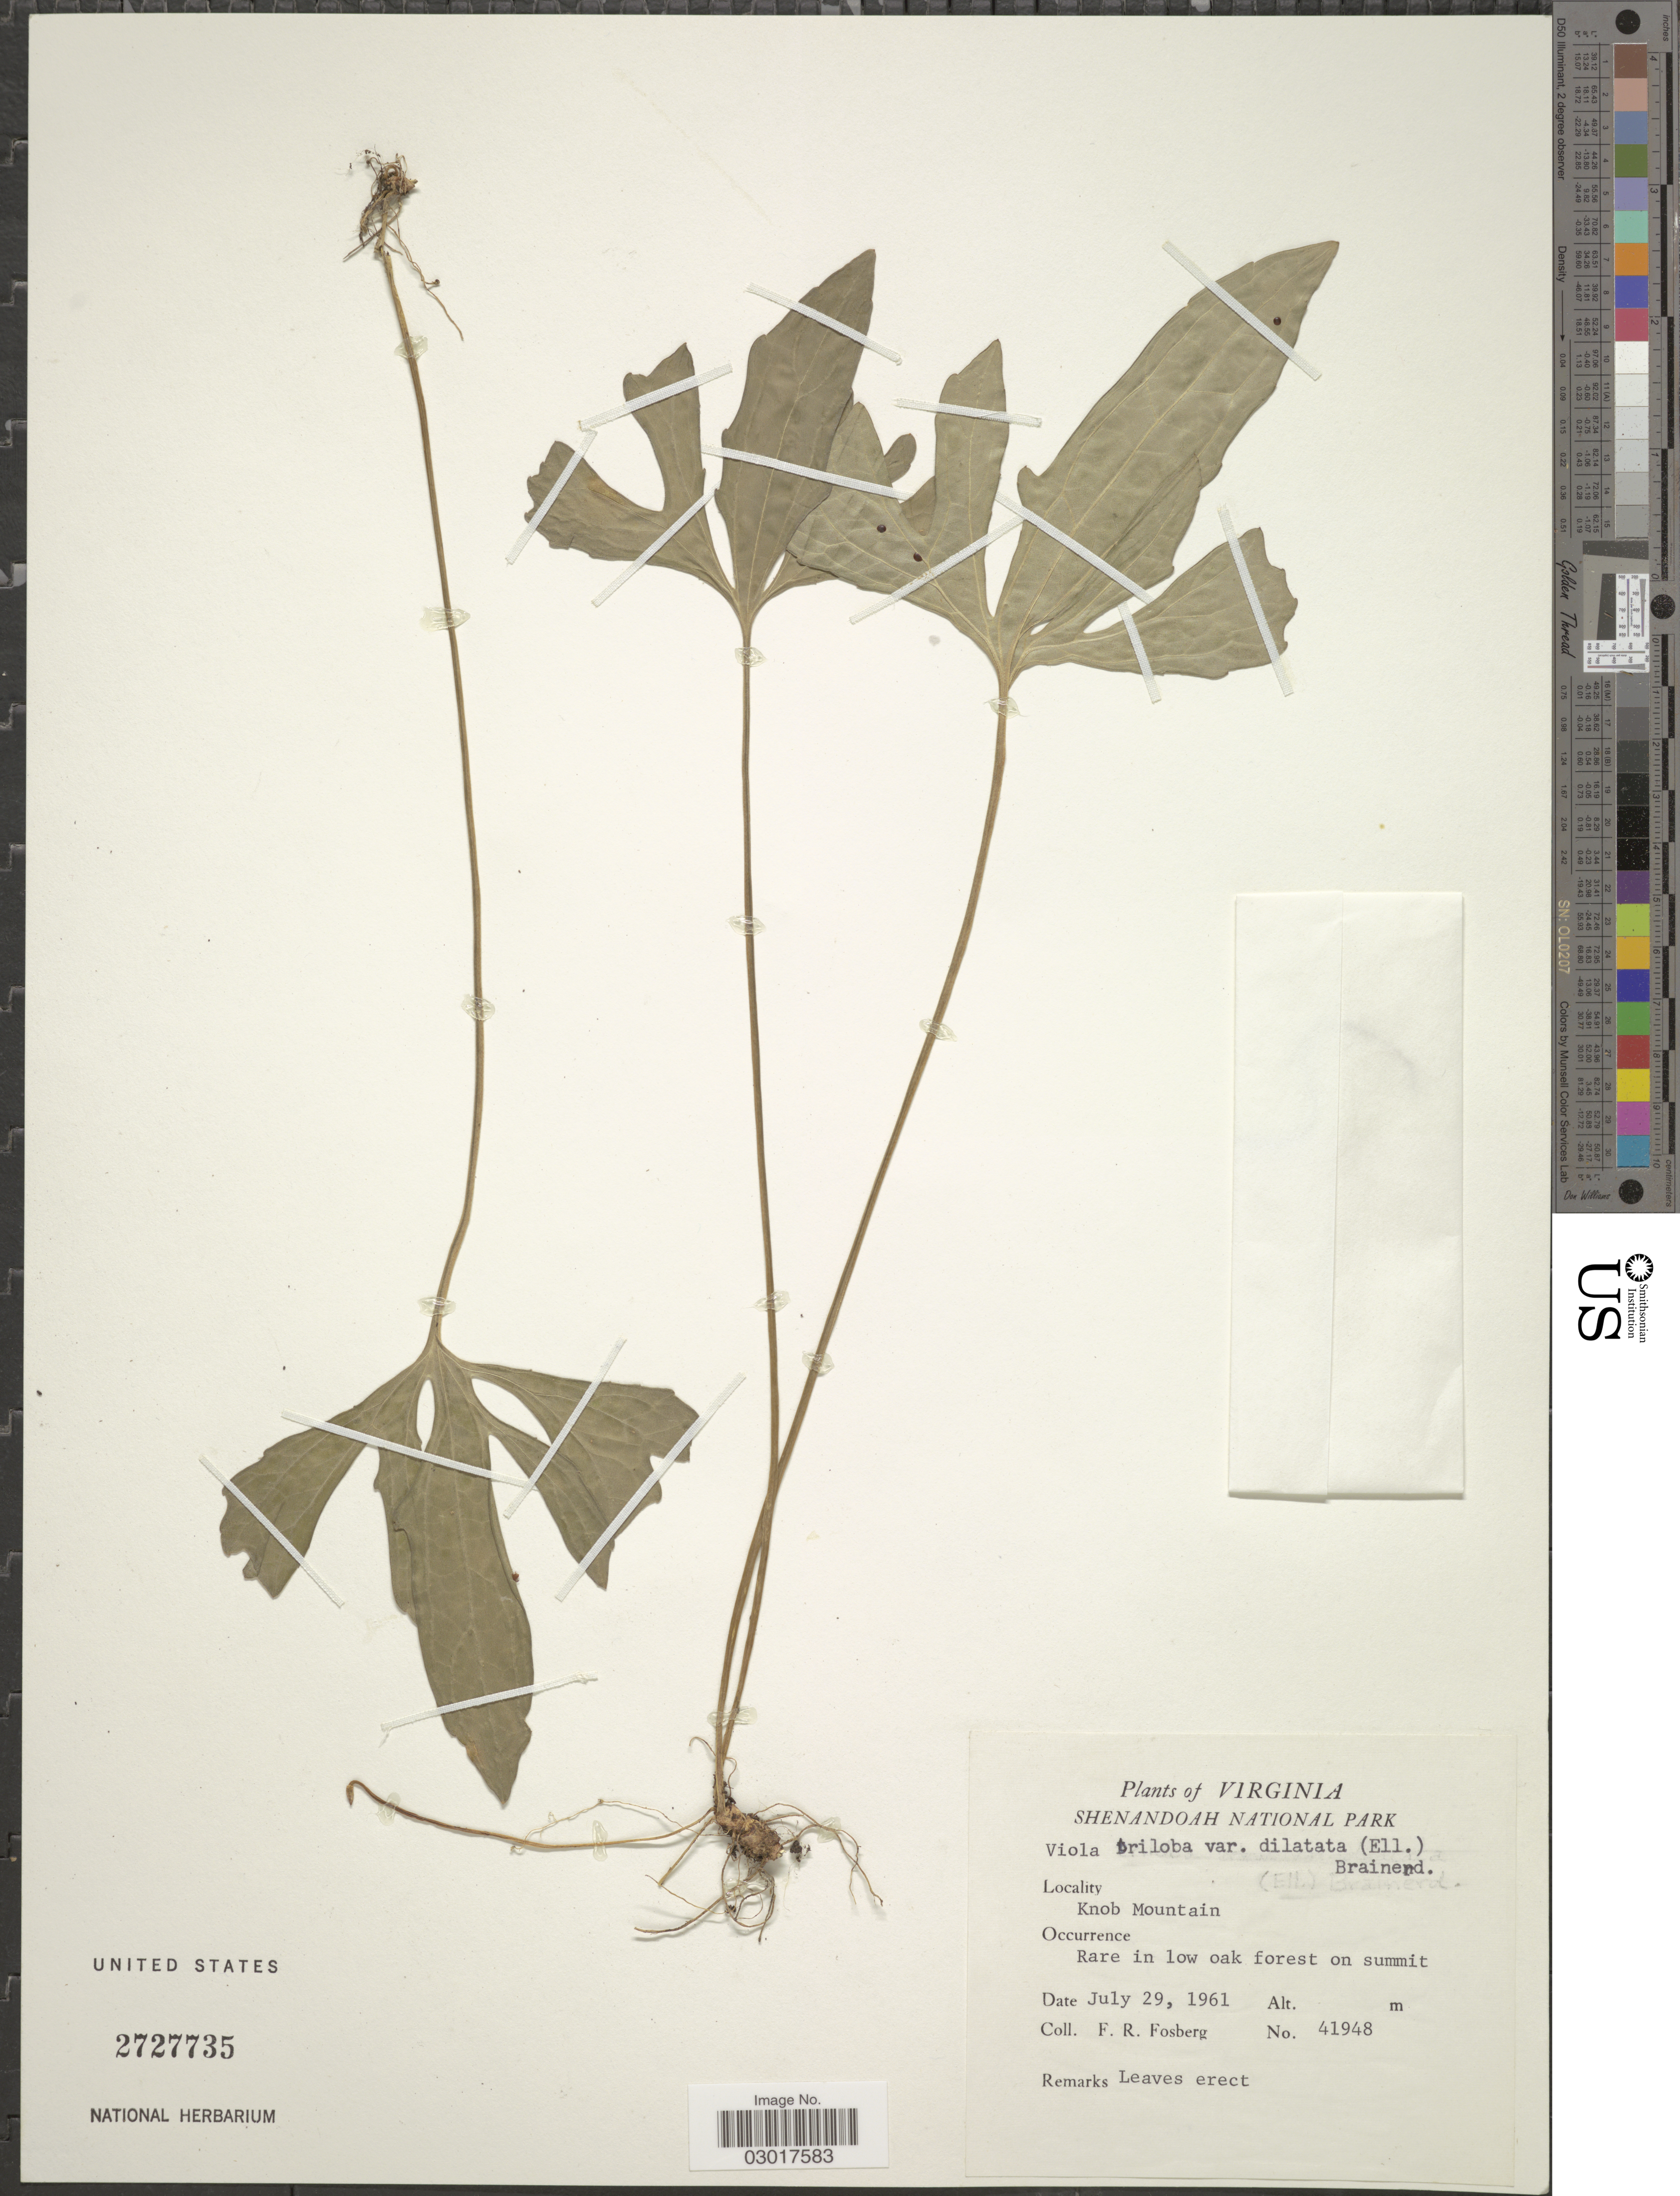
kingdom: Plantae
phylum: Tracheophyta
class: Magnoliopsida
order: Malpighiales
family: Violaceae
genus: Viola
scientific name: Viola triloba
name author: Schwein.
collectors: F. R. Fosberg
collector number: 41948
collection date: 1961-07-29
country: United States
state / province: Virginia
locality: Shenandoah National Park. Knob Mountain.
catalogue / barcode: US 2727735